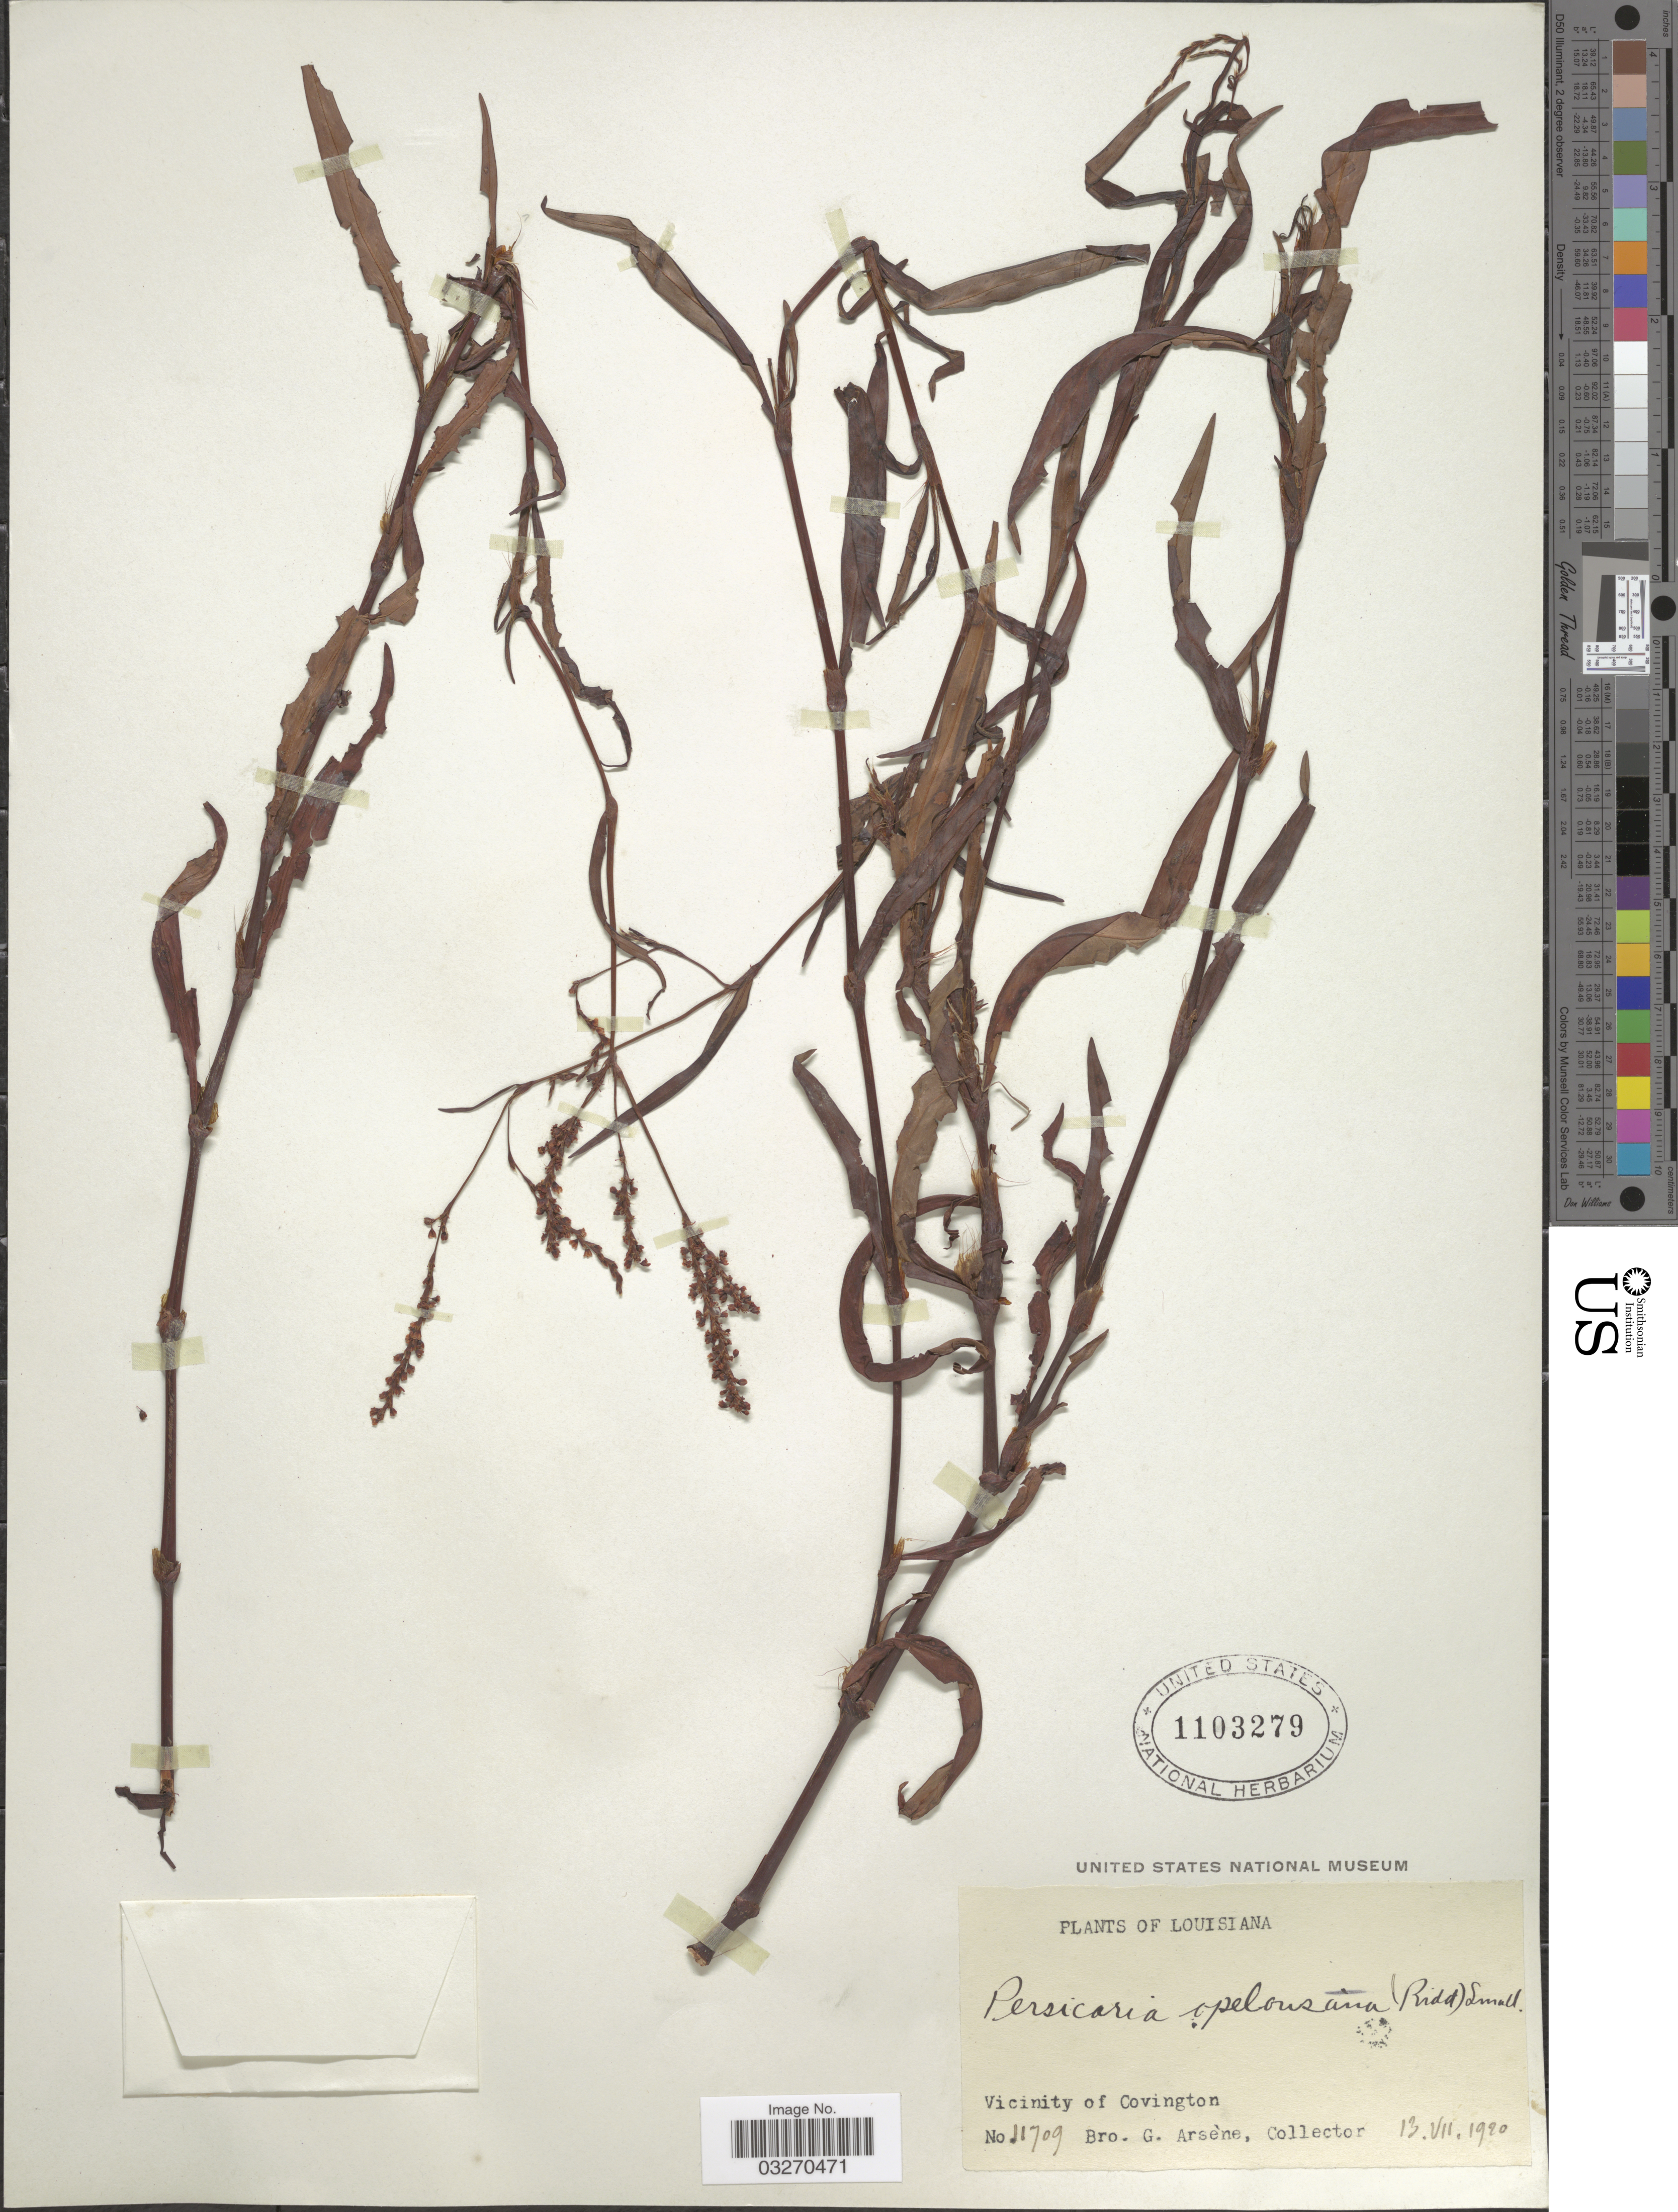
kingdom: Plantae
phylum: Tracheophyta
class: Magnoliopsida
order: Caryophyllales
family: Polygonaceae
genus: Persicaria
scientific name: Persicaria hydropiperoides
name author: (Michx.) Small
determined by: Atha, D. E.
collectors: Bro. G. Arsène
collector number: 11709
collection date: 1920-07-13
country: United States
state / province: Louisiana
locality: Vicinity of Covington.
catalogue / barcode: US 1103279